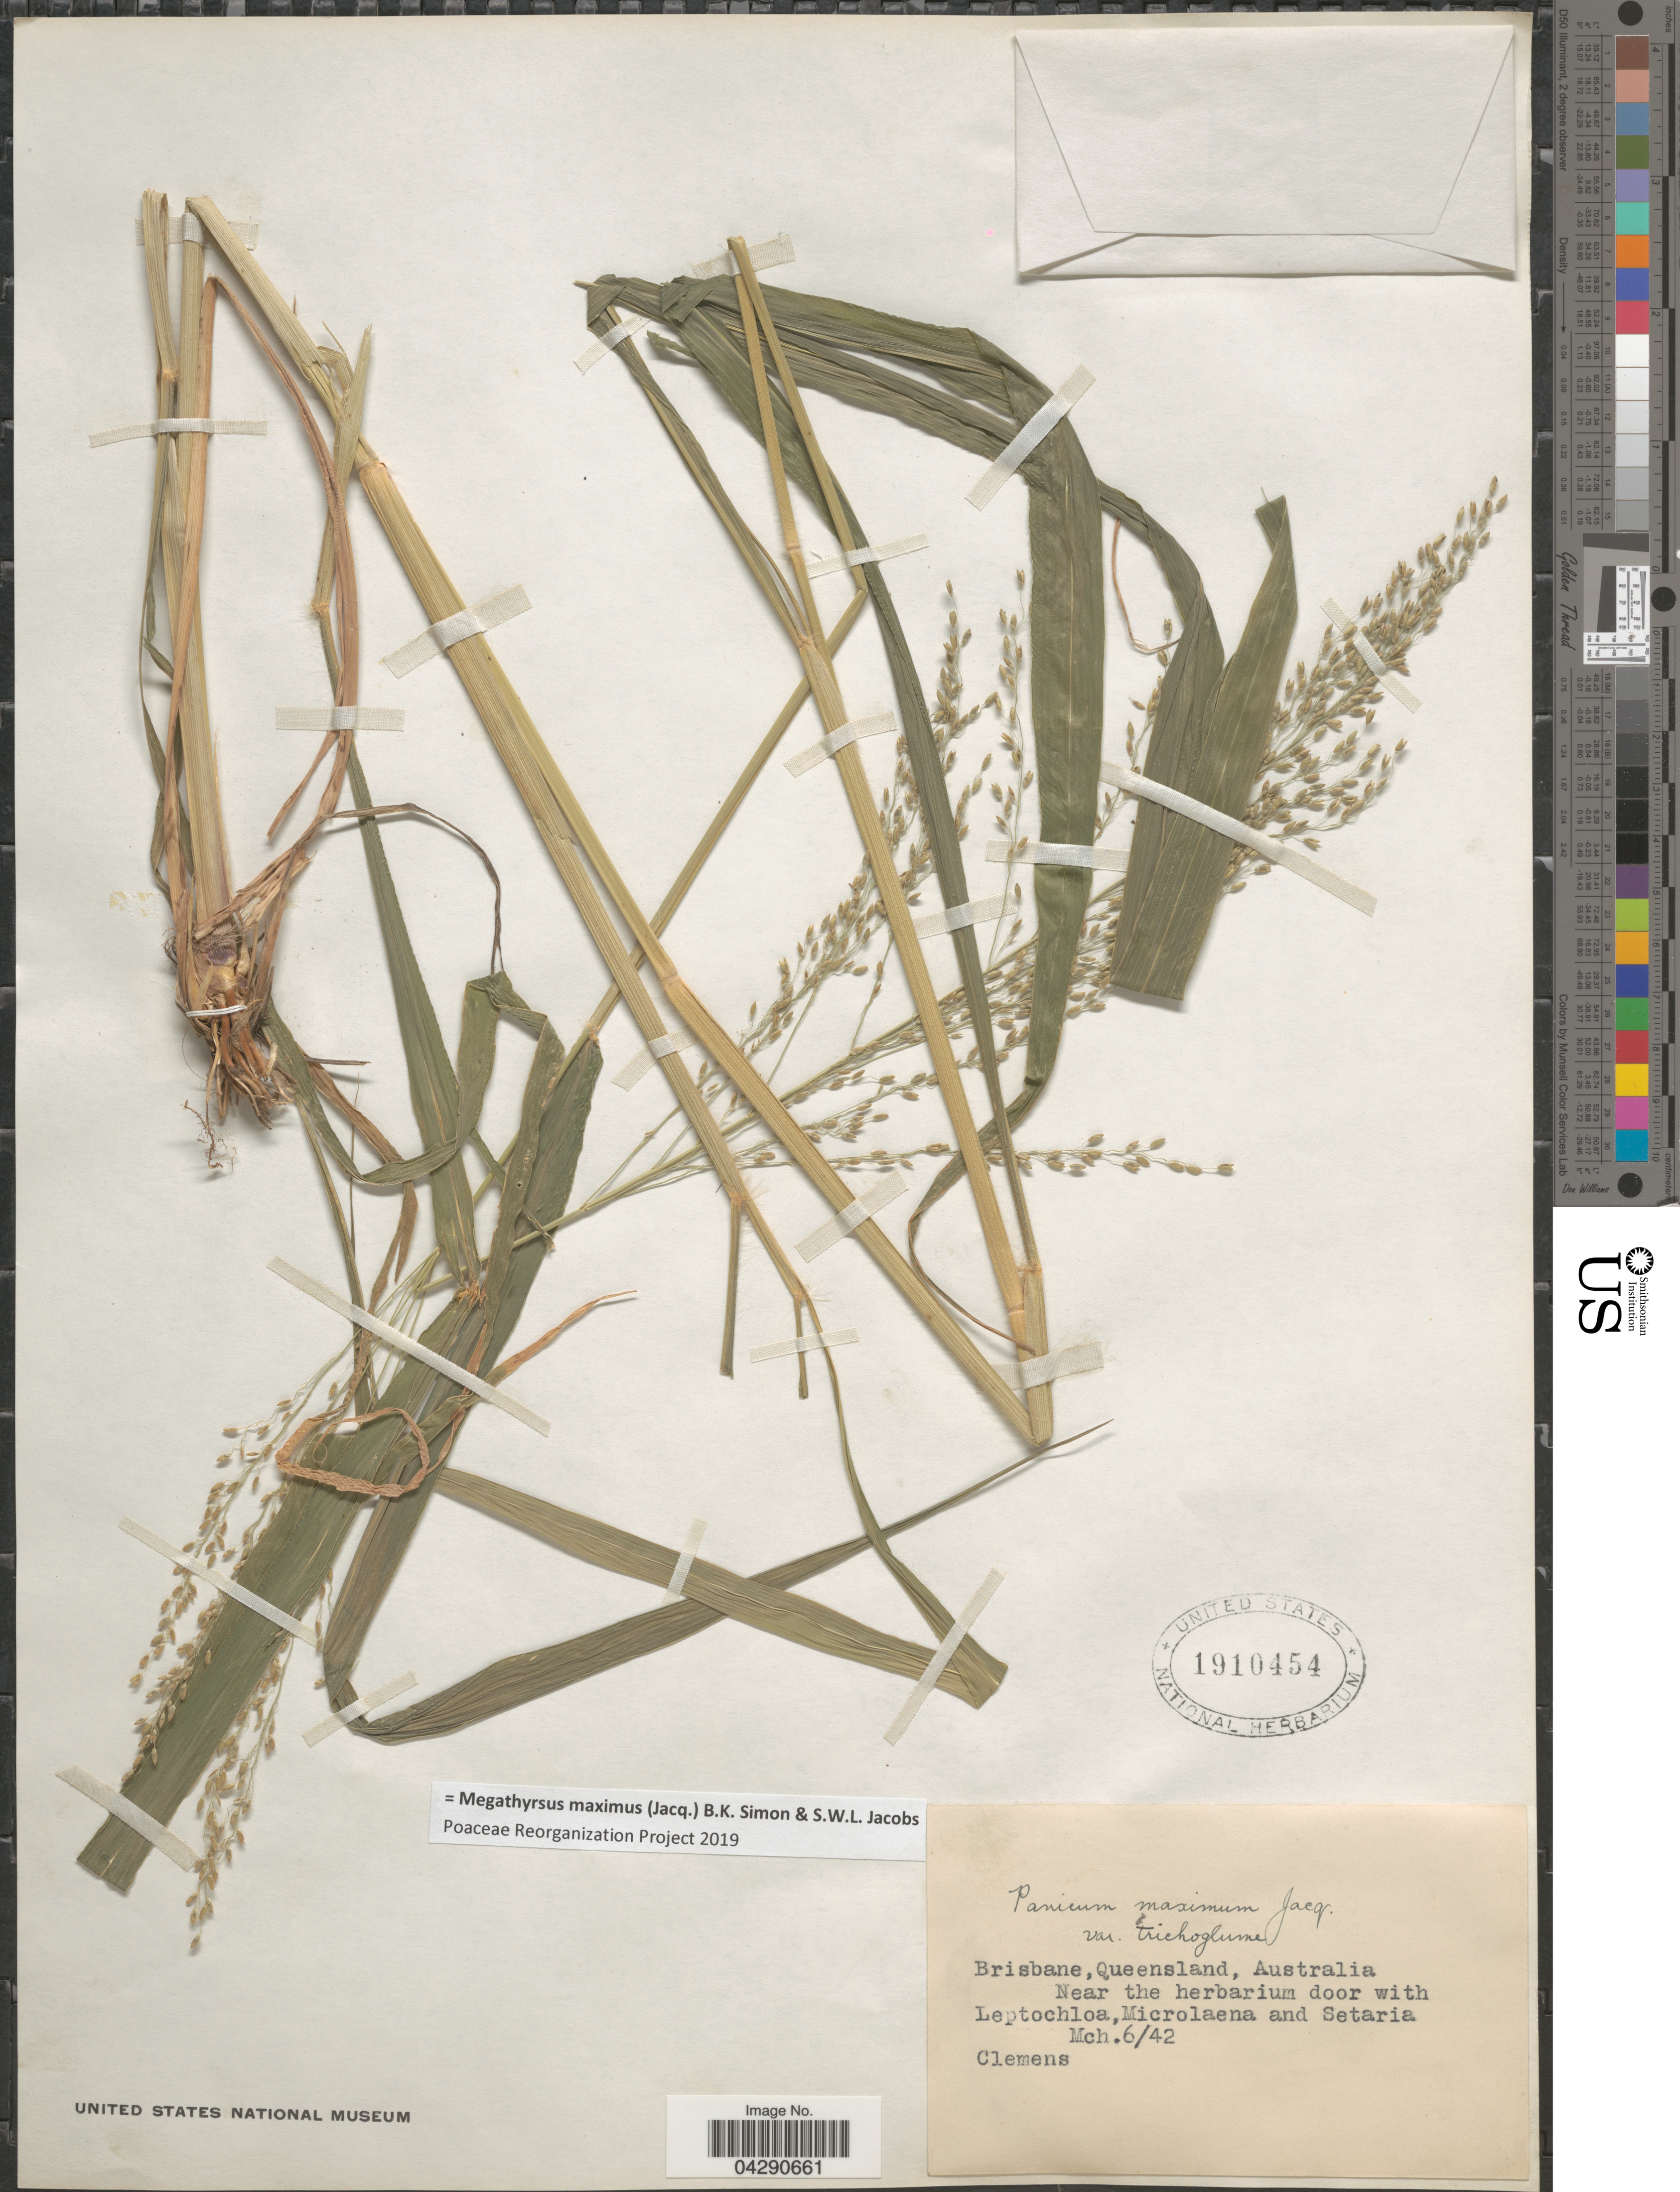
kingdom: Plantae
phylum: Tracheophyta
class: Liliopsida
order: Poales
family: Poaceae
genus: Megathyrsus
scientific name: Megathyrsus maximus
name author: (Jacq.) B.K. Simon & S.W.L. Jacobs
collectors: -. Clemens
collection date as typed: Transcribed d/m/y: 6/3/42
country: Australia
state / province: Queensland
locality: Brisbane.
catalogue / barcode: US 1910454